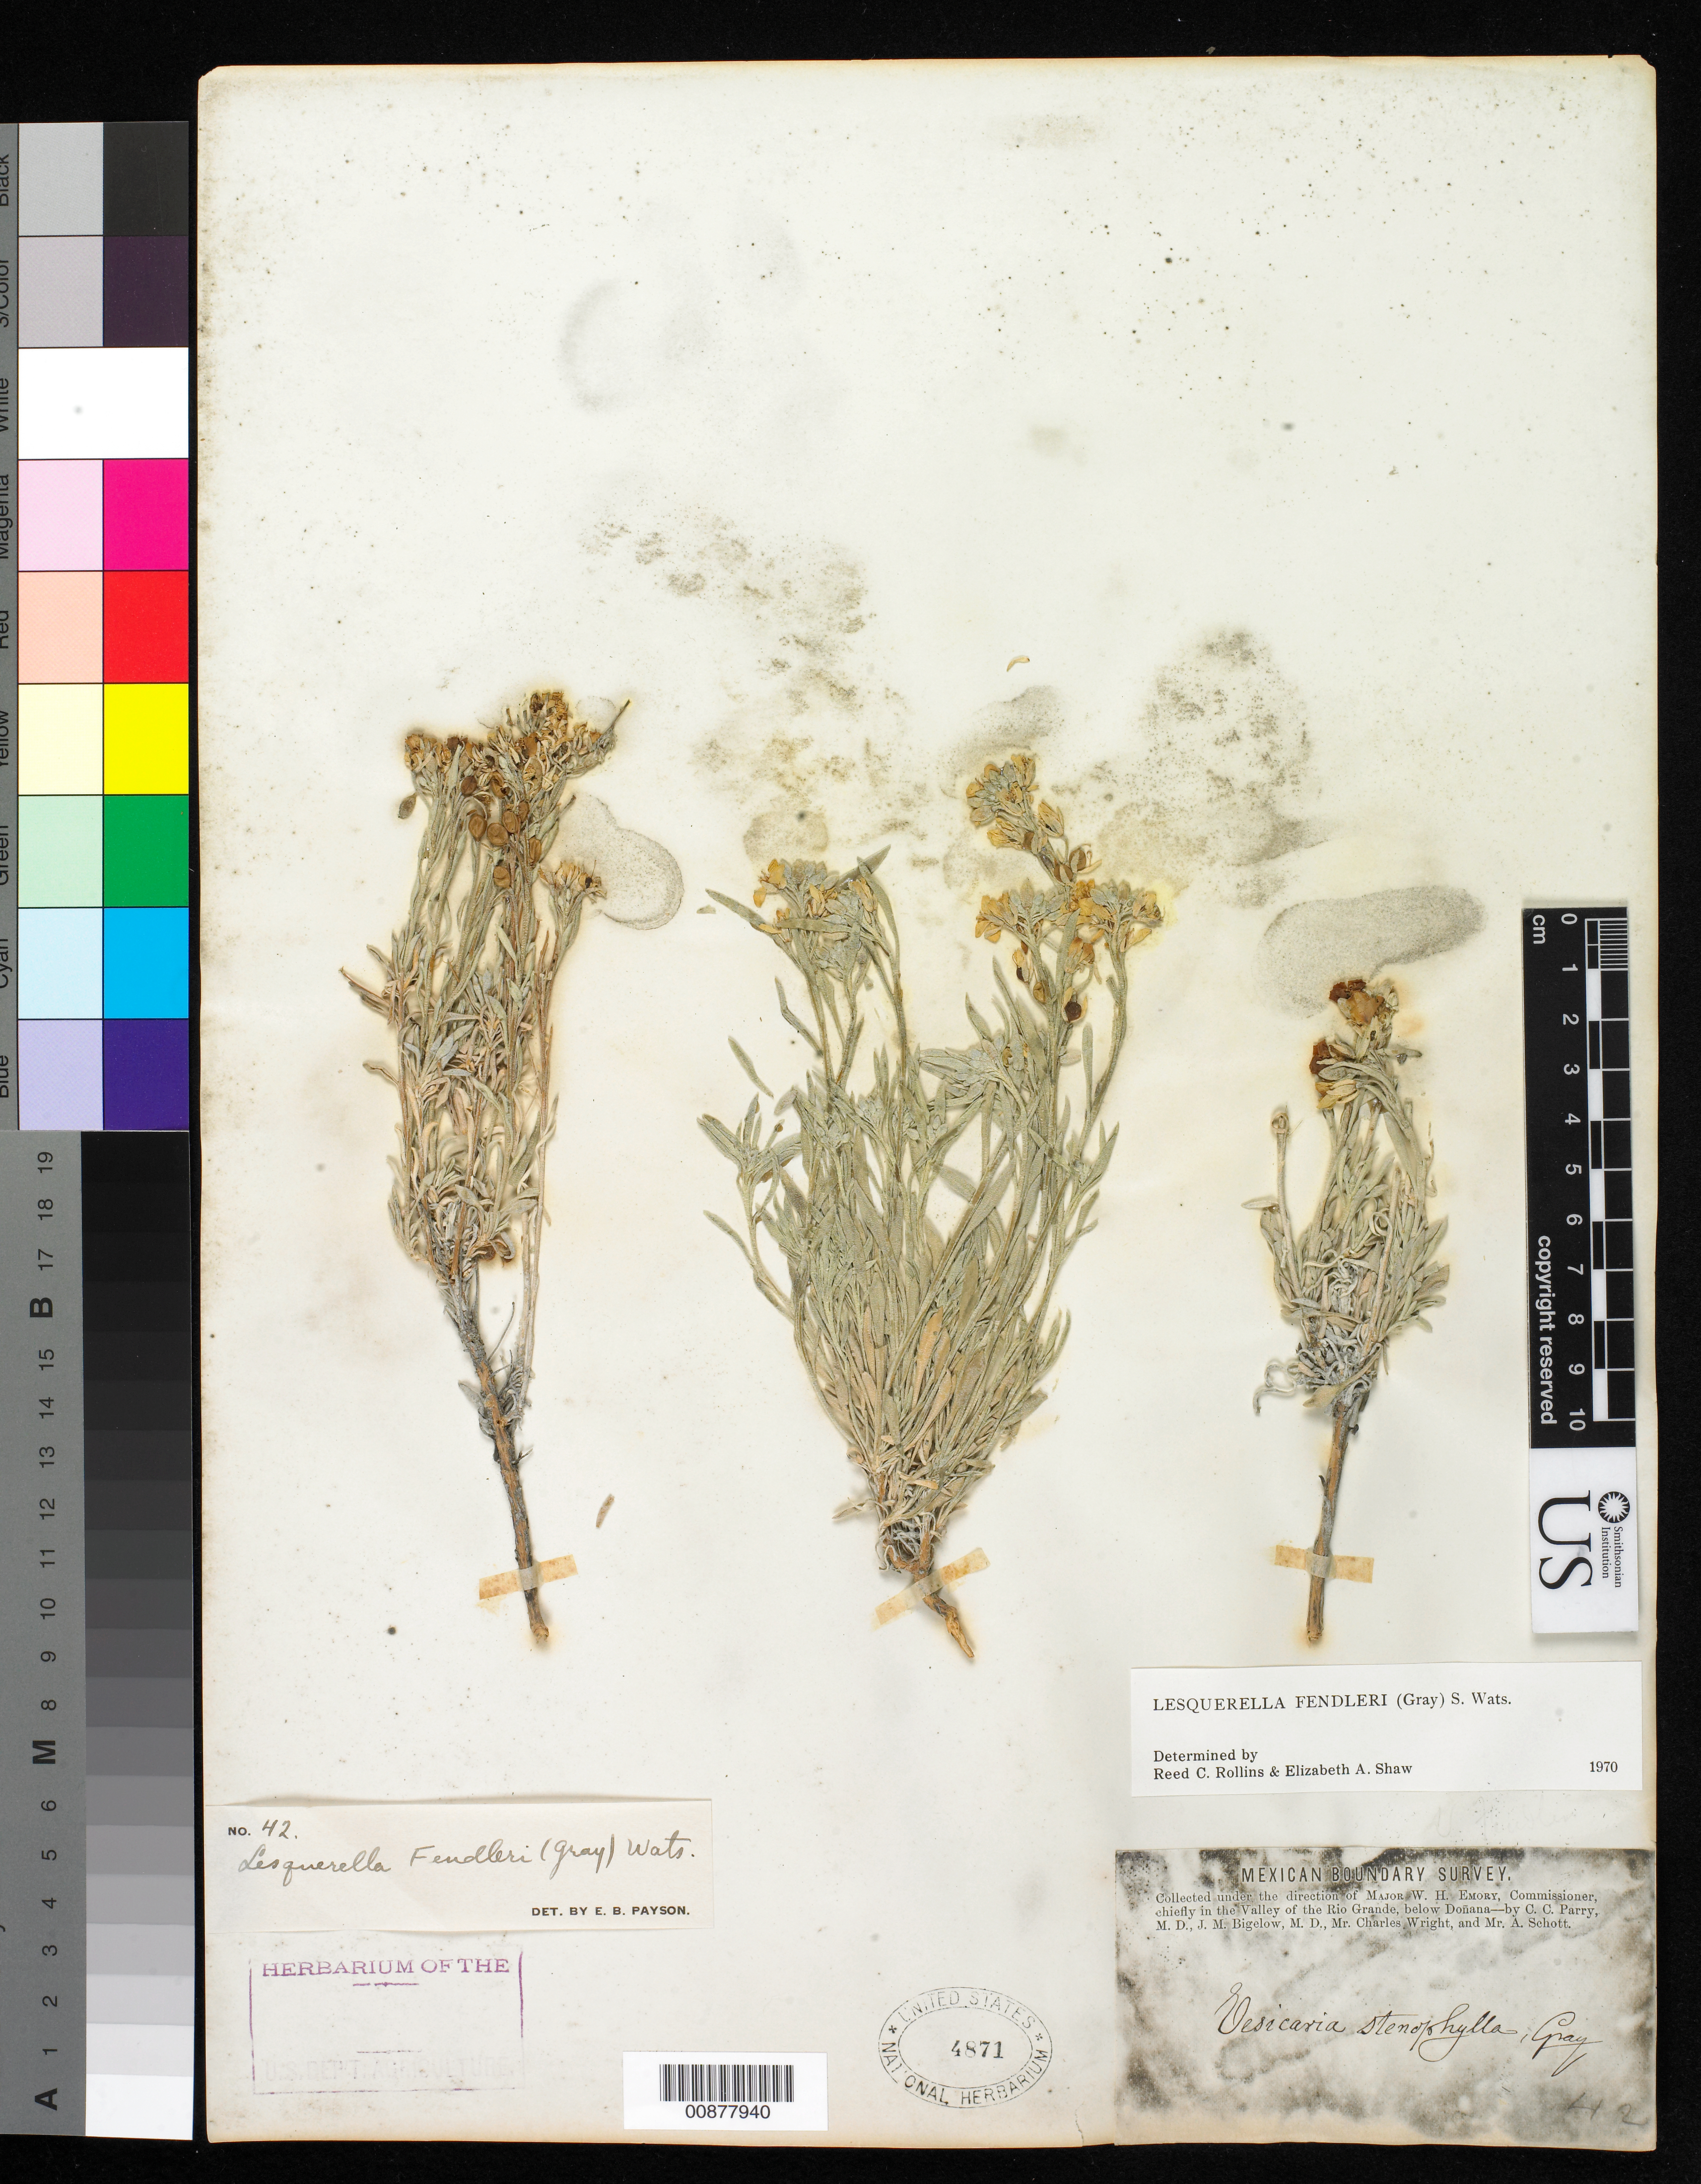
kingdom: Plantae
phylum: Tracheophyta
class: Magnoliopsida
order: Brassicales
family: Brassicaceae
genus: Lesquerella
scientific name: Lesquerella fendleri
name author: (A. Gray) S. Watson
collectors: C. C. Parry, J. M. Bigelow, C. Wright & A. C. V. Schott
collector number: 42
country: United States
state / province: New Mexico / Texas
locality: Valley of the Rio Grande, below Doñana.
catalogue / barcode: US 4871